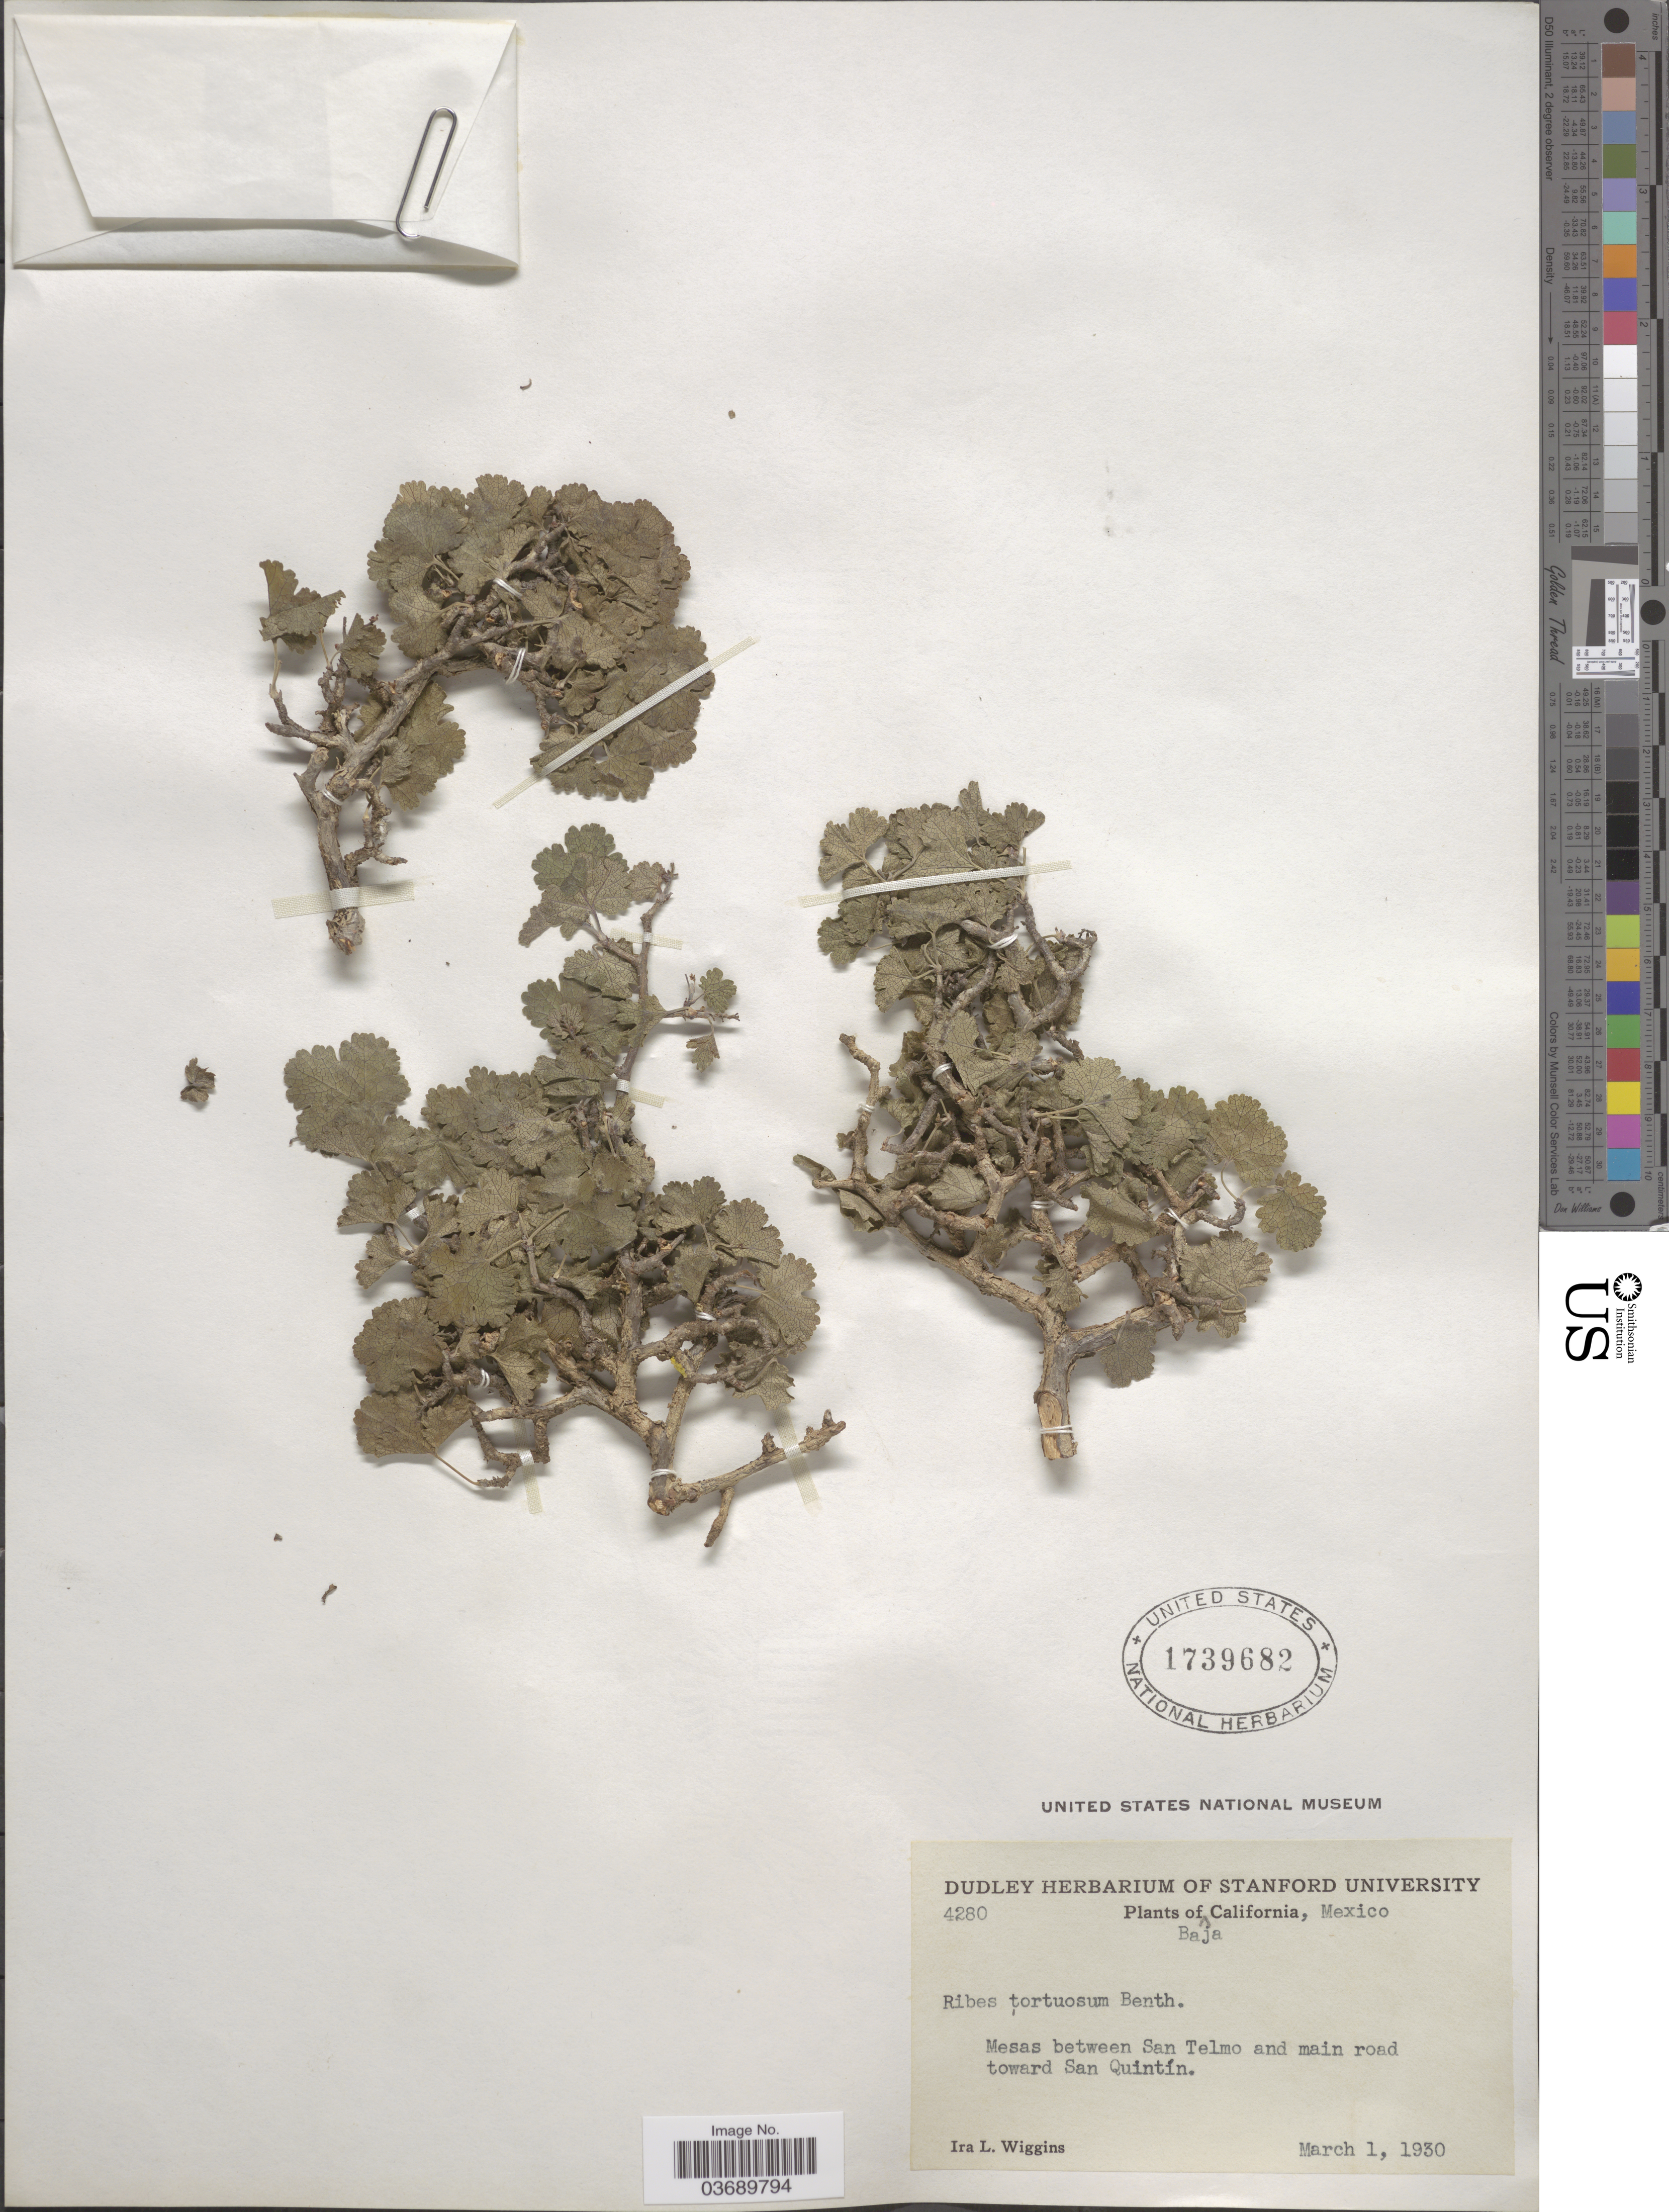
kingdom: Plantae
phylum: Tracheophyta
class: Magnoliopsida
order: Saxifragales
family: Grossulariaceae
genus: Ribes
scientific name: Ribes tortuosum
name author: Benth.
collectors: I. L. Wiggins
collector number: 4280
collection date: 1930-03-01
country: Mexico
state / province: Baja California Norte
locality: Mesas between San Telmo and main road toward San Quintín.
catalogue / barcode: US 1739682